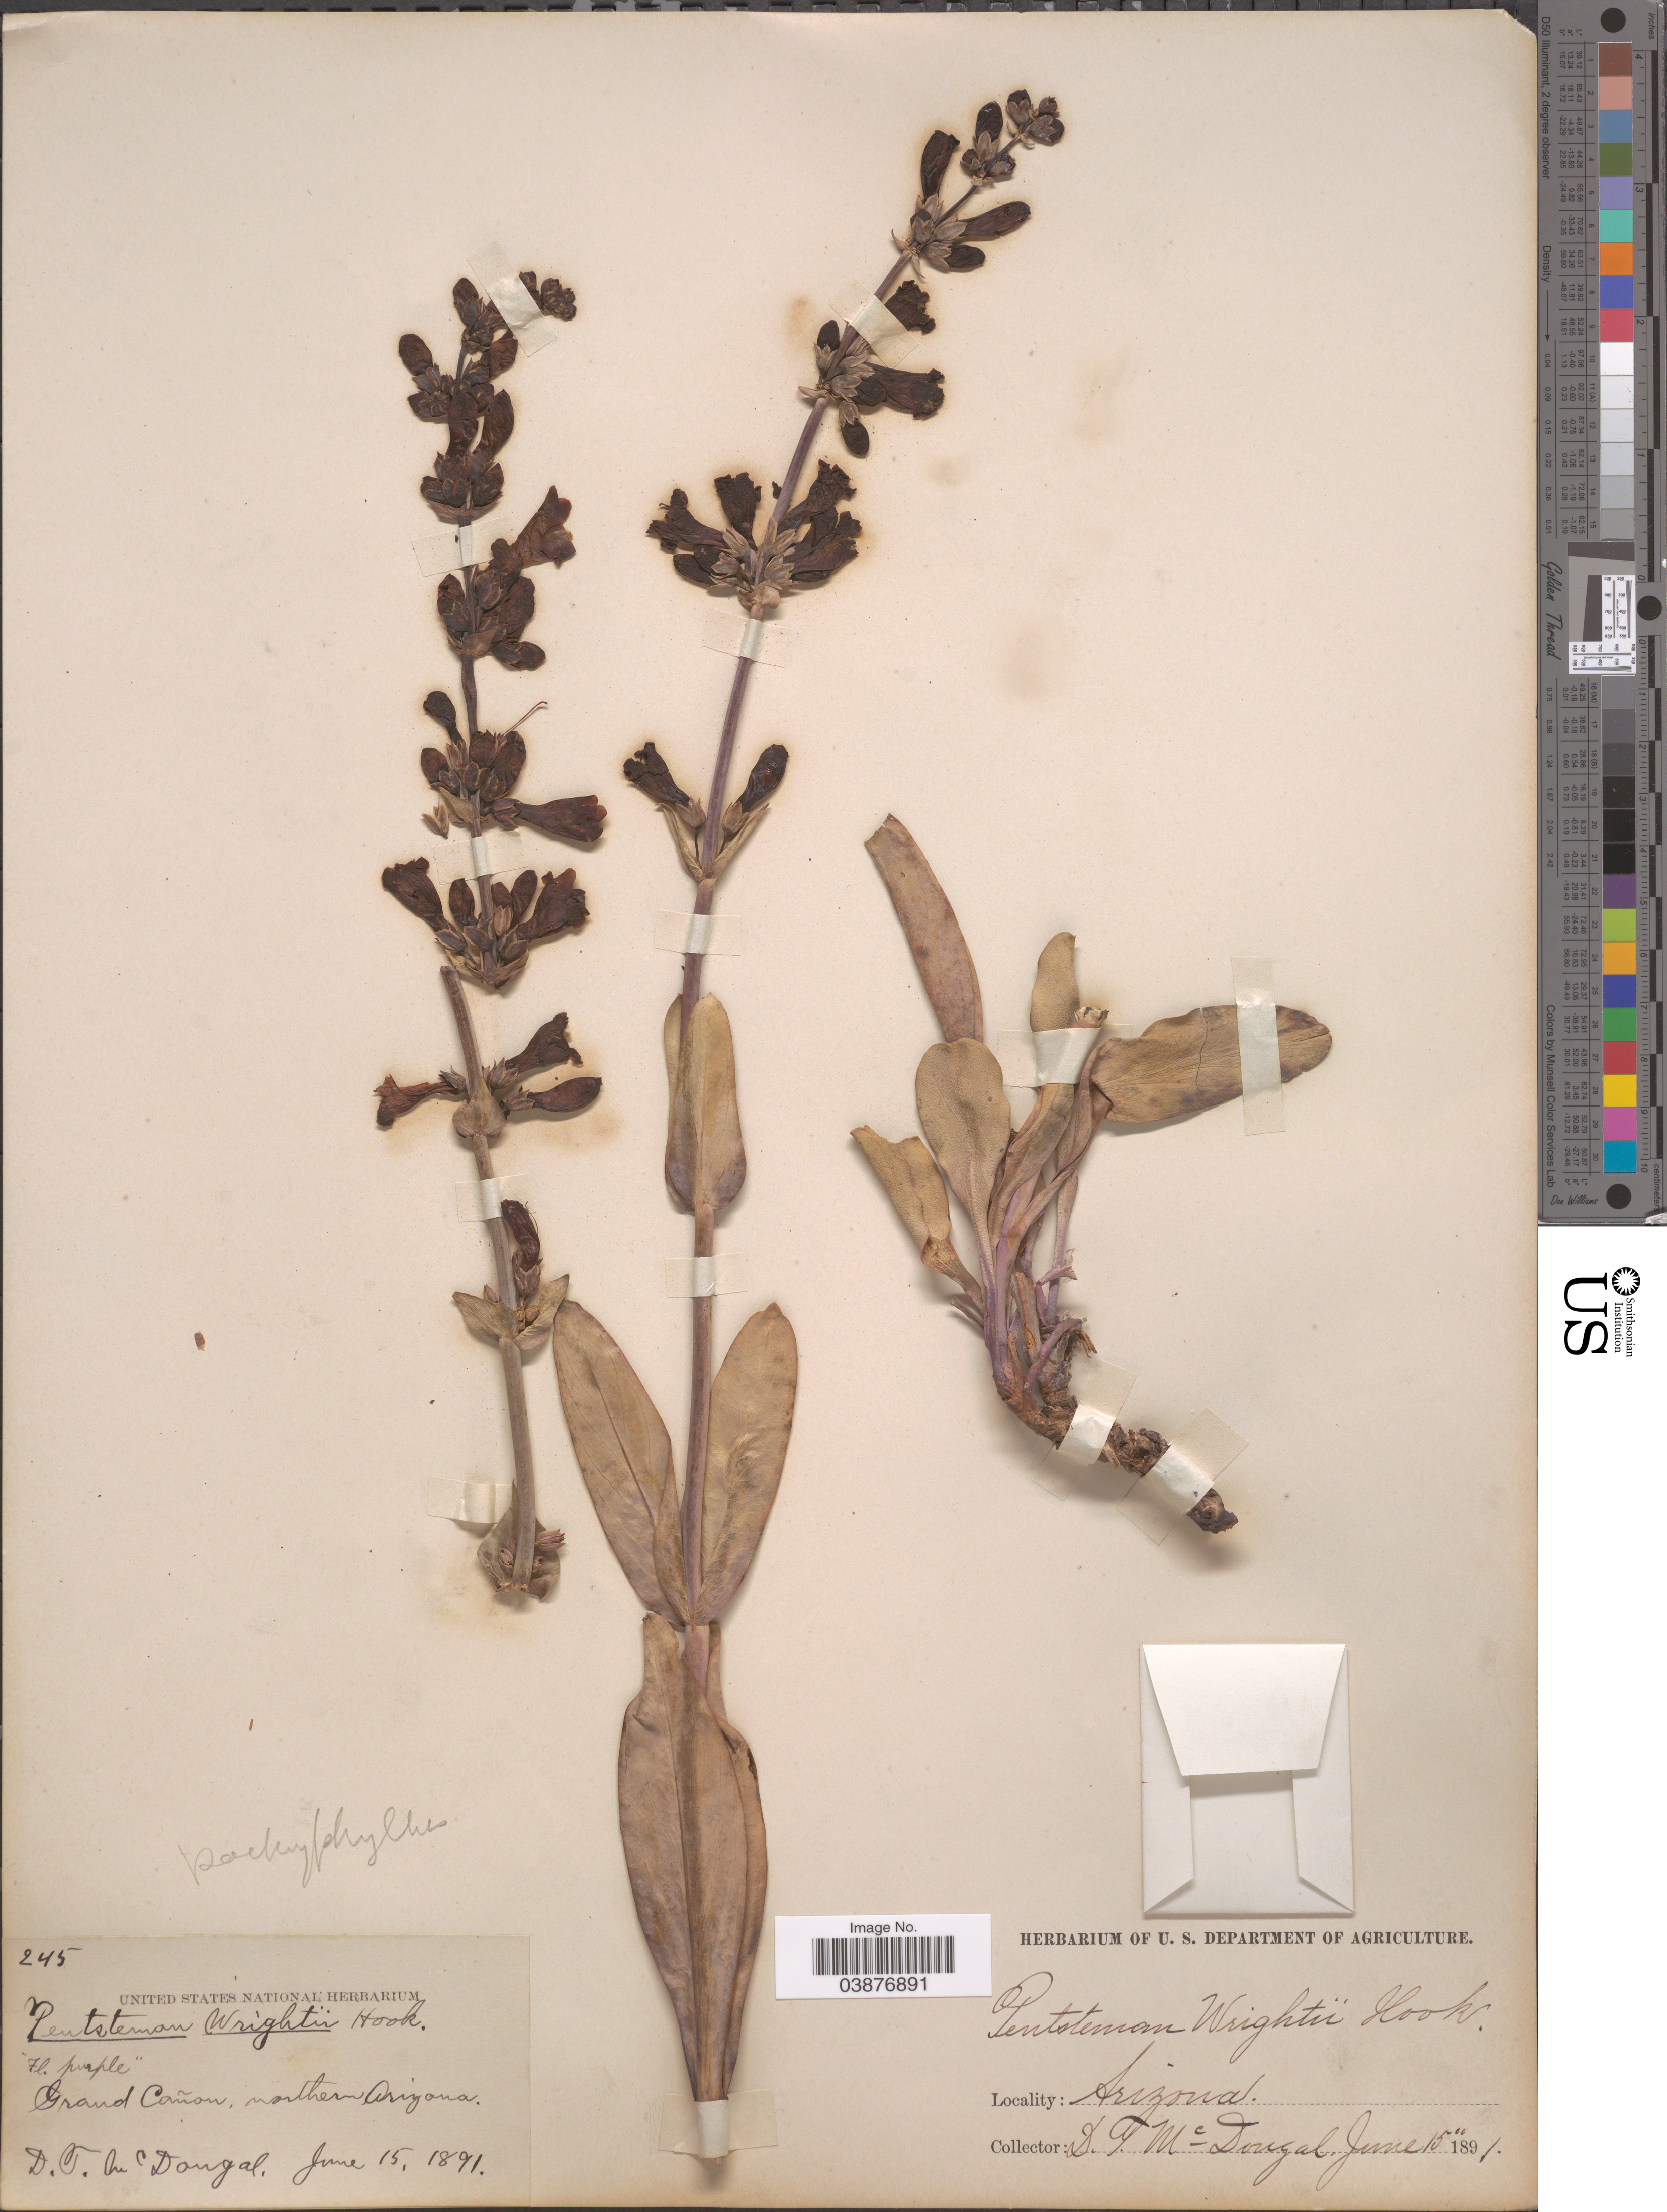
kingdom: Plantae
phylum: Tracheophyta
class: Magnoliopsida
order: Lamiales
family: Plantaginaceae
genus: Penstemon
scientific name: Penstemon pachyphyllus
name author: A. Gray ex Rydb.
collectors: D. McDougal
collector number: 245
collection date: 1891-06-15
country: United States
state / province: Arizona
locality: Grand Cañon, northern Arizona.